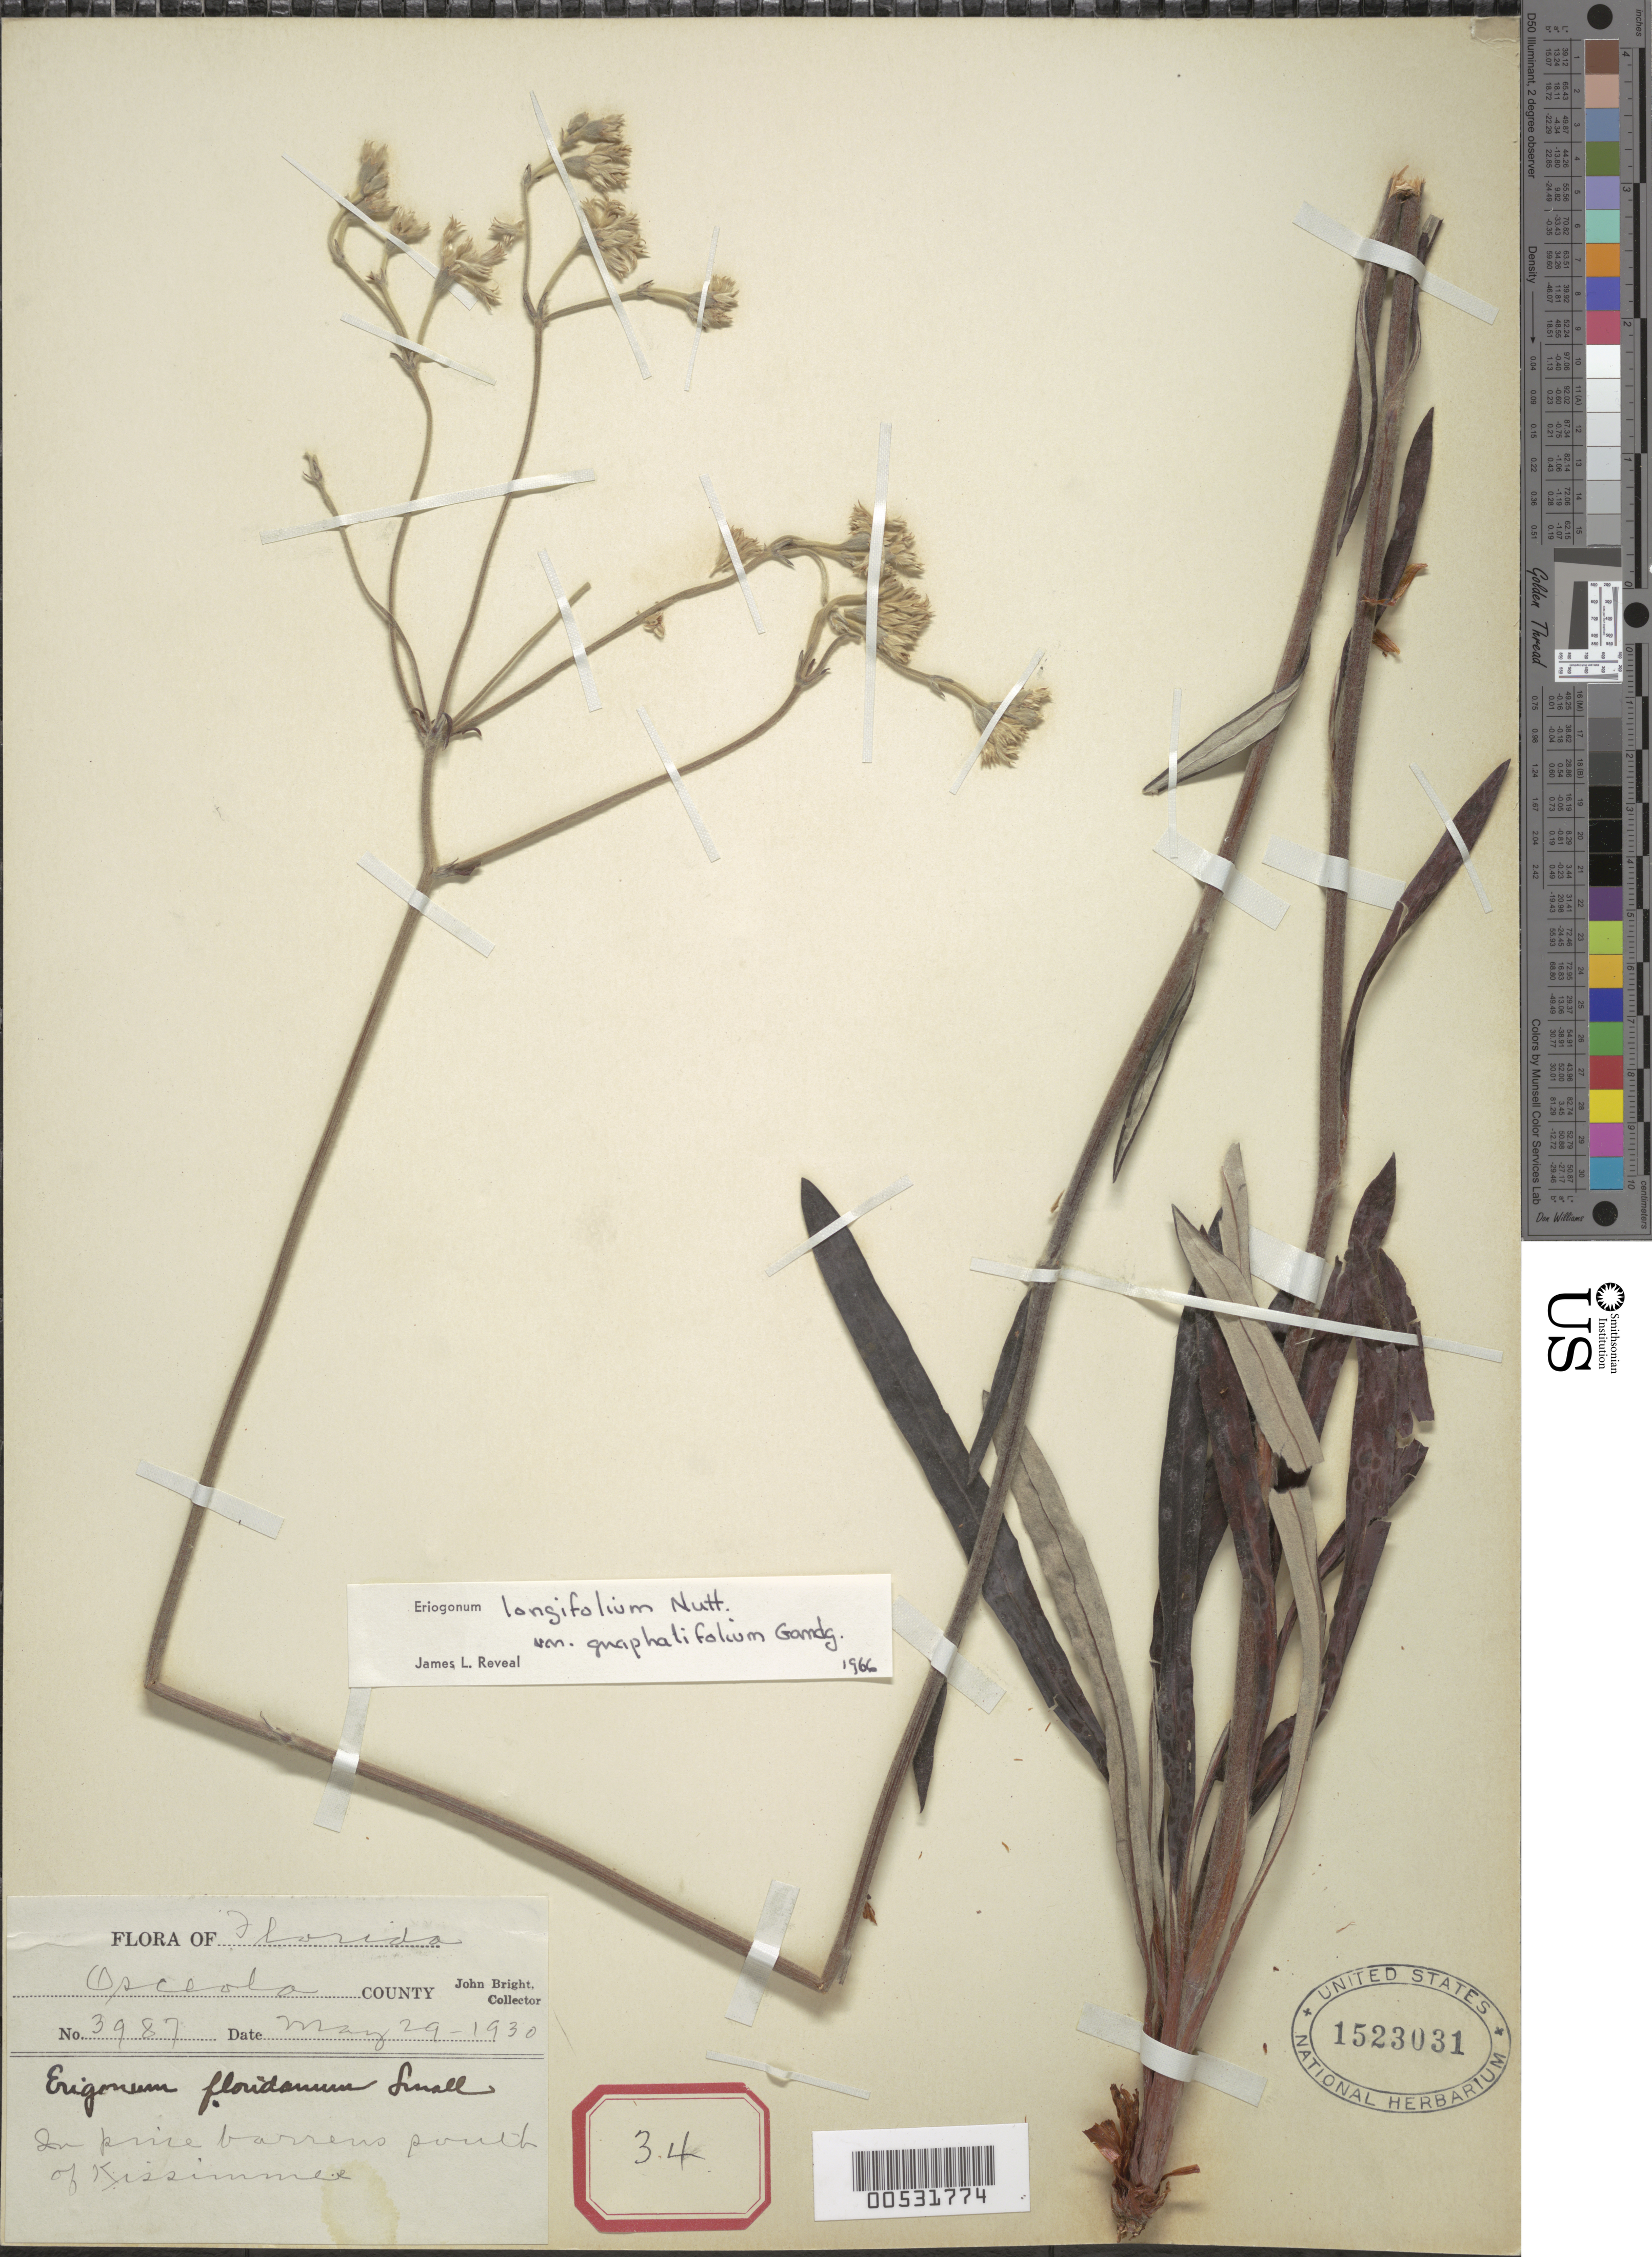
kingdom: Plantae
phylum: Tracheophyta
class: Magnoliopsida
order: Caryophyllales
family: Polygonaceae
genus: Eriogonum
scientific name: Eriogonum longifolium var. gnaphalifolium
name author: Gand.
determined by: Reveal, J. L.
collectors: J. Bright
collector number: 3987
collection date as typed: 29 May 1930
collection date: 1930-05-29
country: United States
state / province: Florida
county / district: Osceola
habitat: Pine barrens.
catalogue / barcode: US 1523031